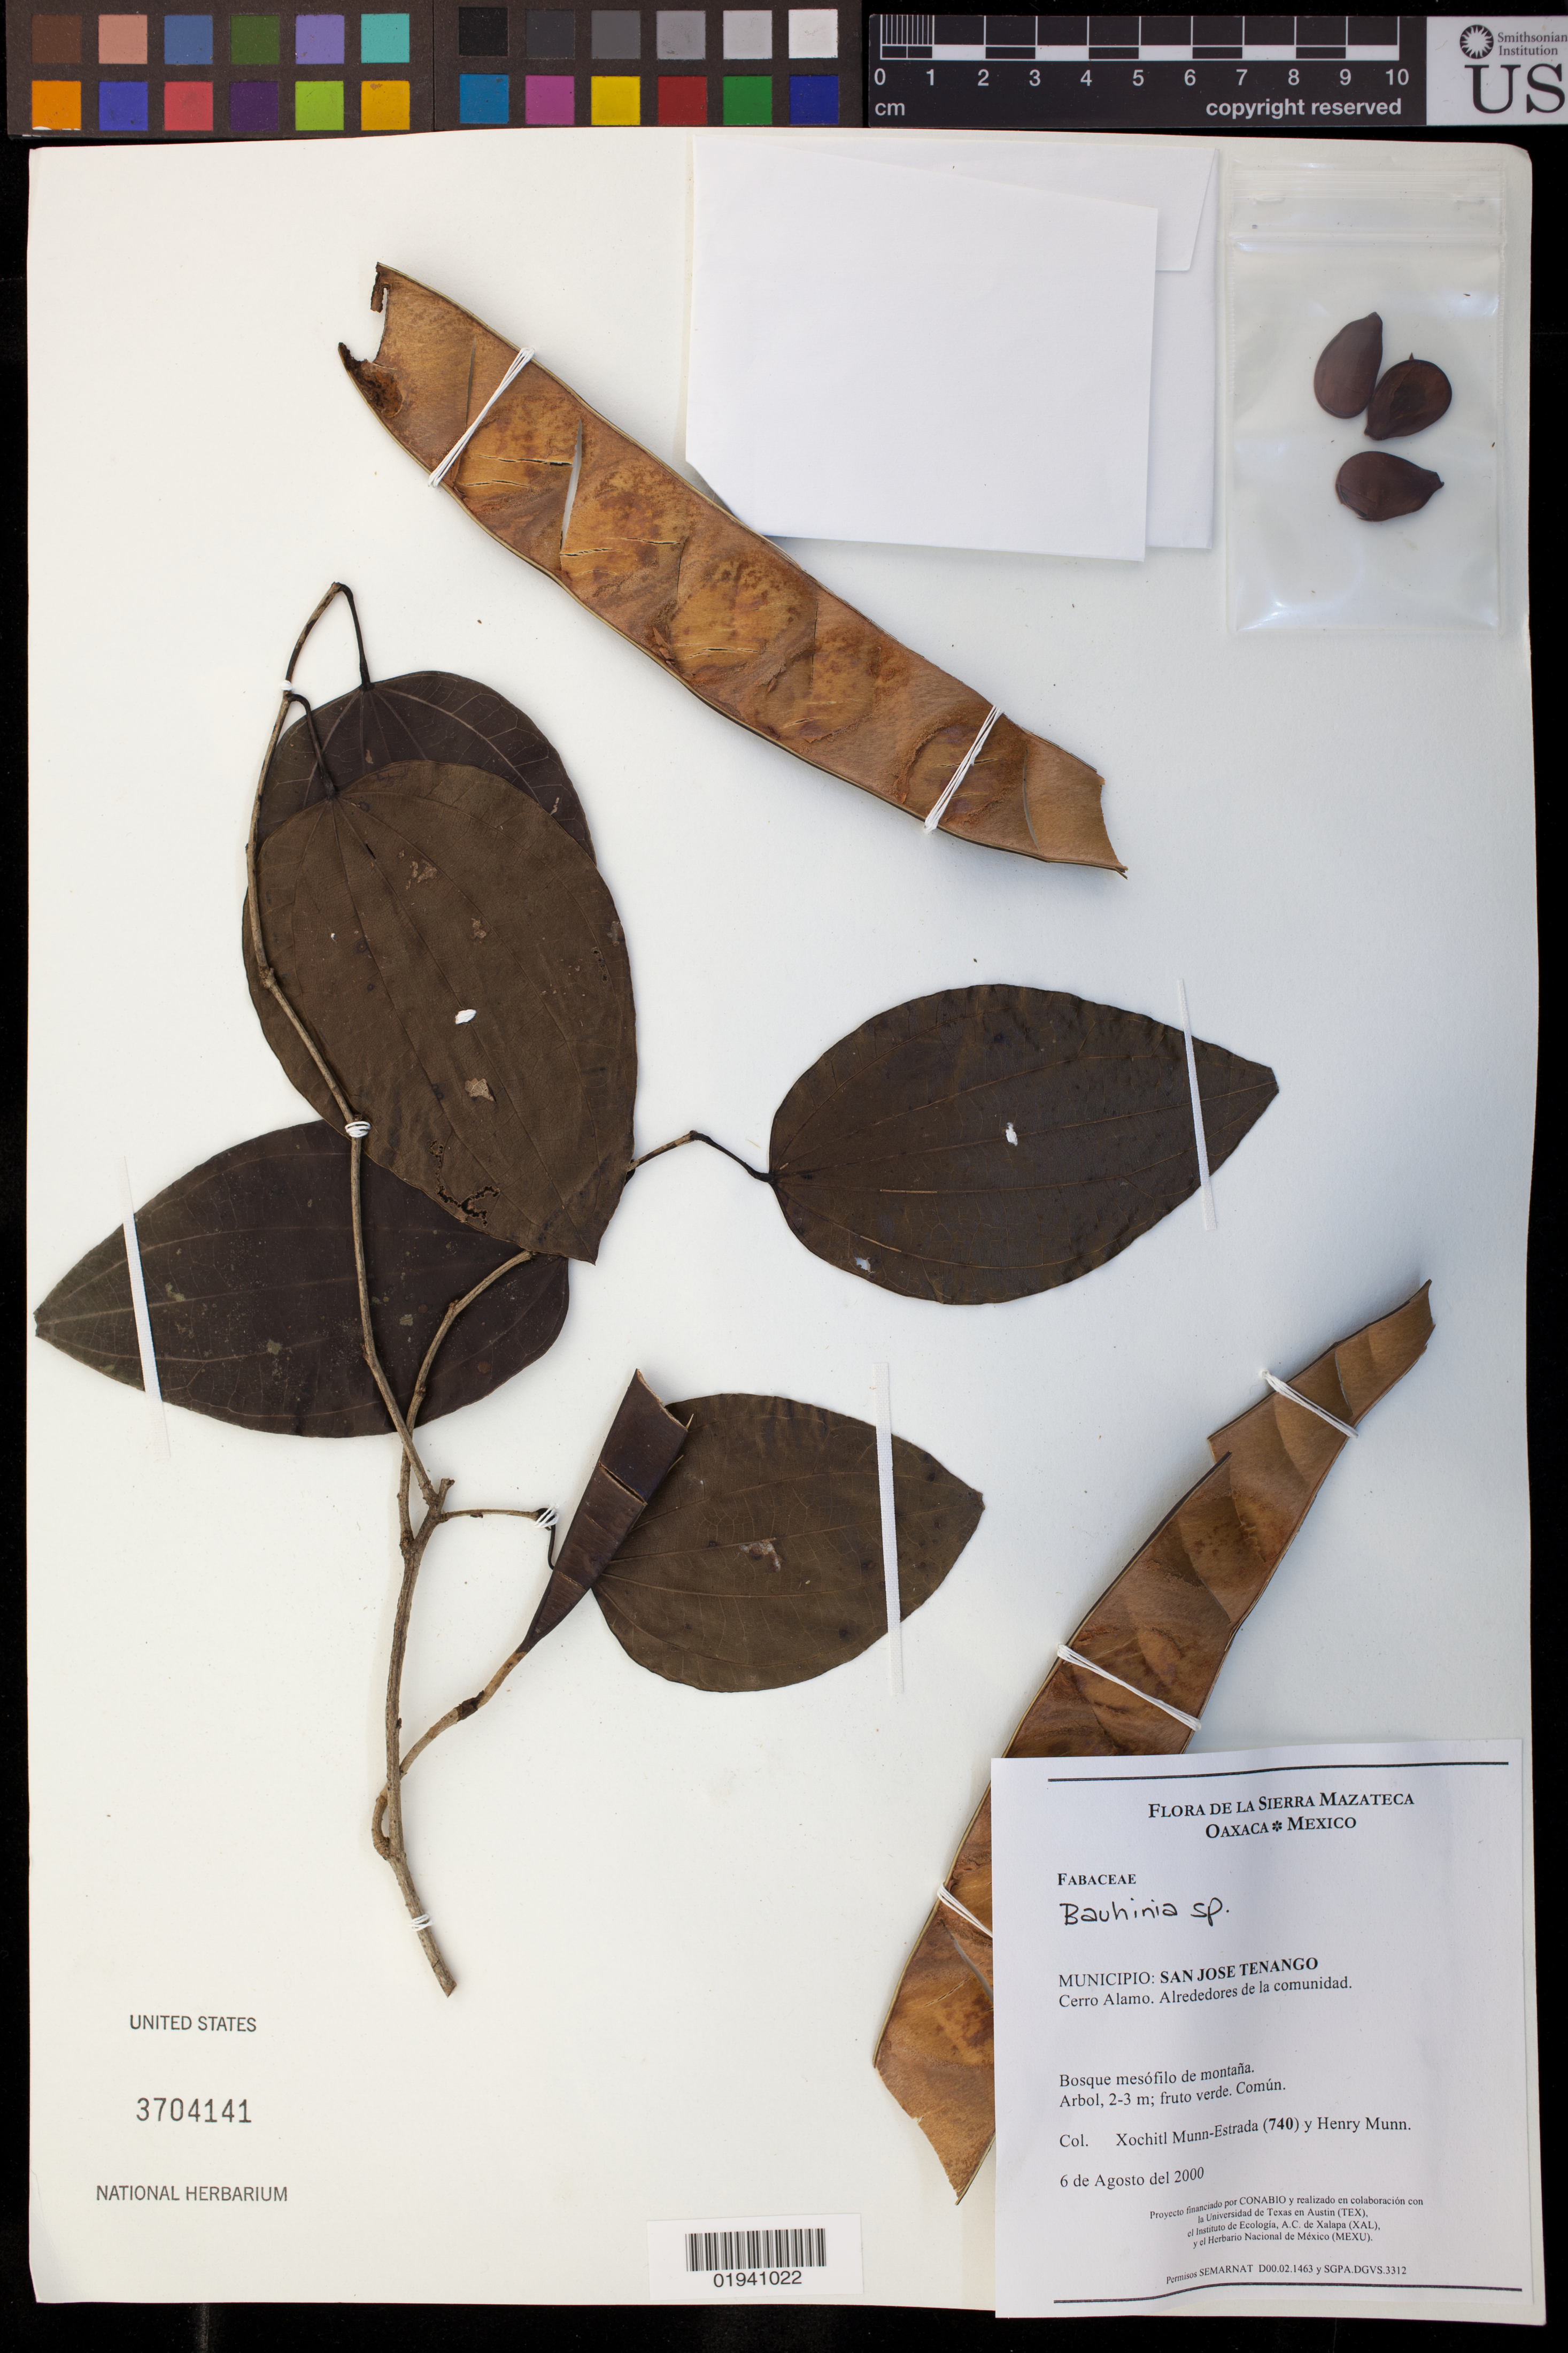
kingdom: Plantae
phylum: Tracheophyta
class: Magnoliopsida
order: Fabales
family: Fabaceae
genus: Bauhinia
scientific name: Bauhinia sp.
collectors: X. Munn-Estrada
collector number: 740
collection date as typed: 1 de Agosto del 2000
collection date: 2000-08-01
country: Mexico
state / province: Oaxaca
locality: San Jose Tenango, Cerro Alamo. Alrededores de la comunidad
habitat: bosque mesofilo de montana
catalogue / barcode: US 3704141